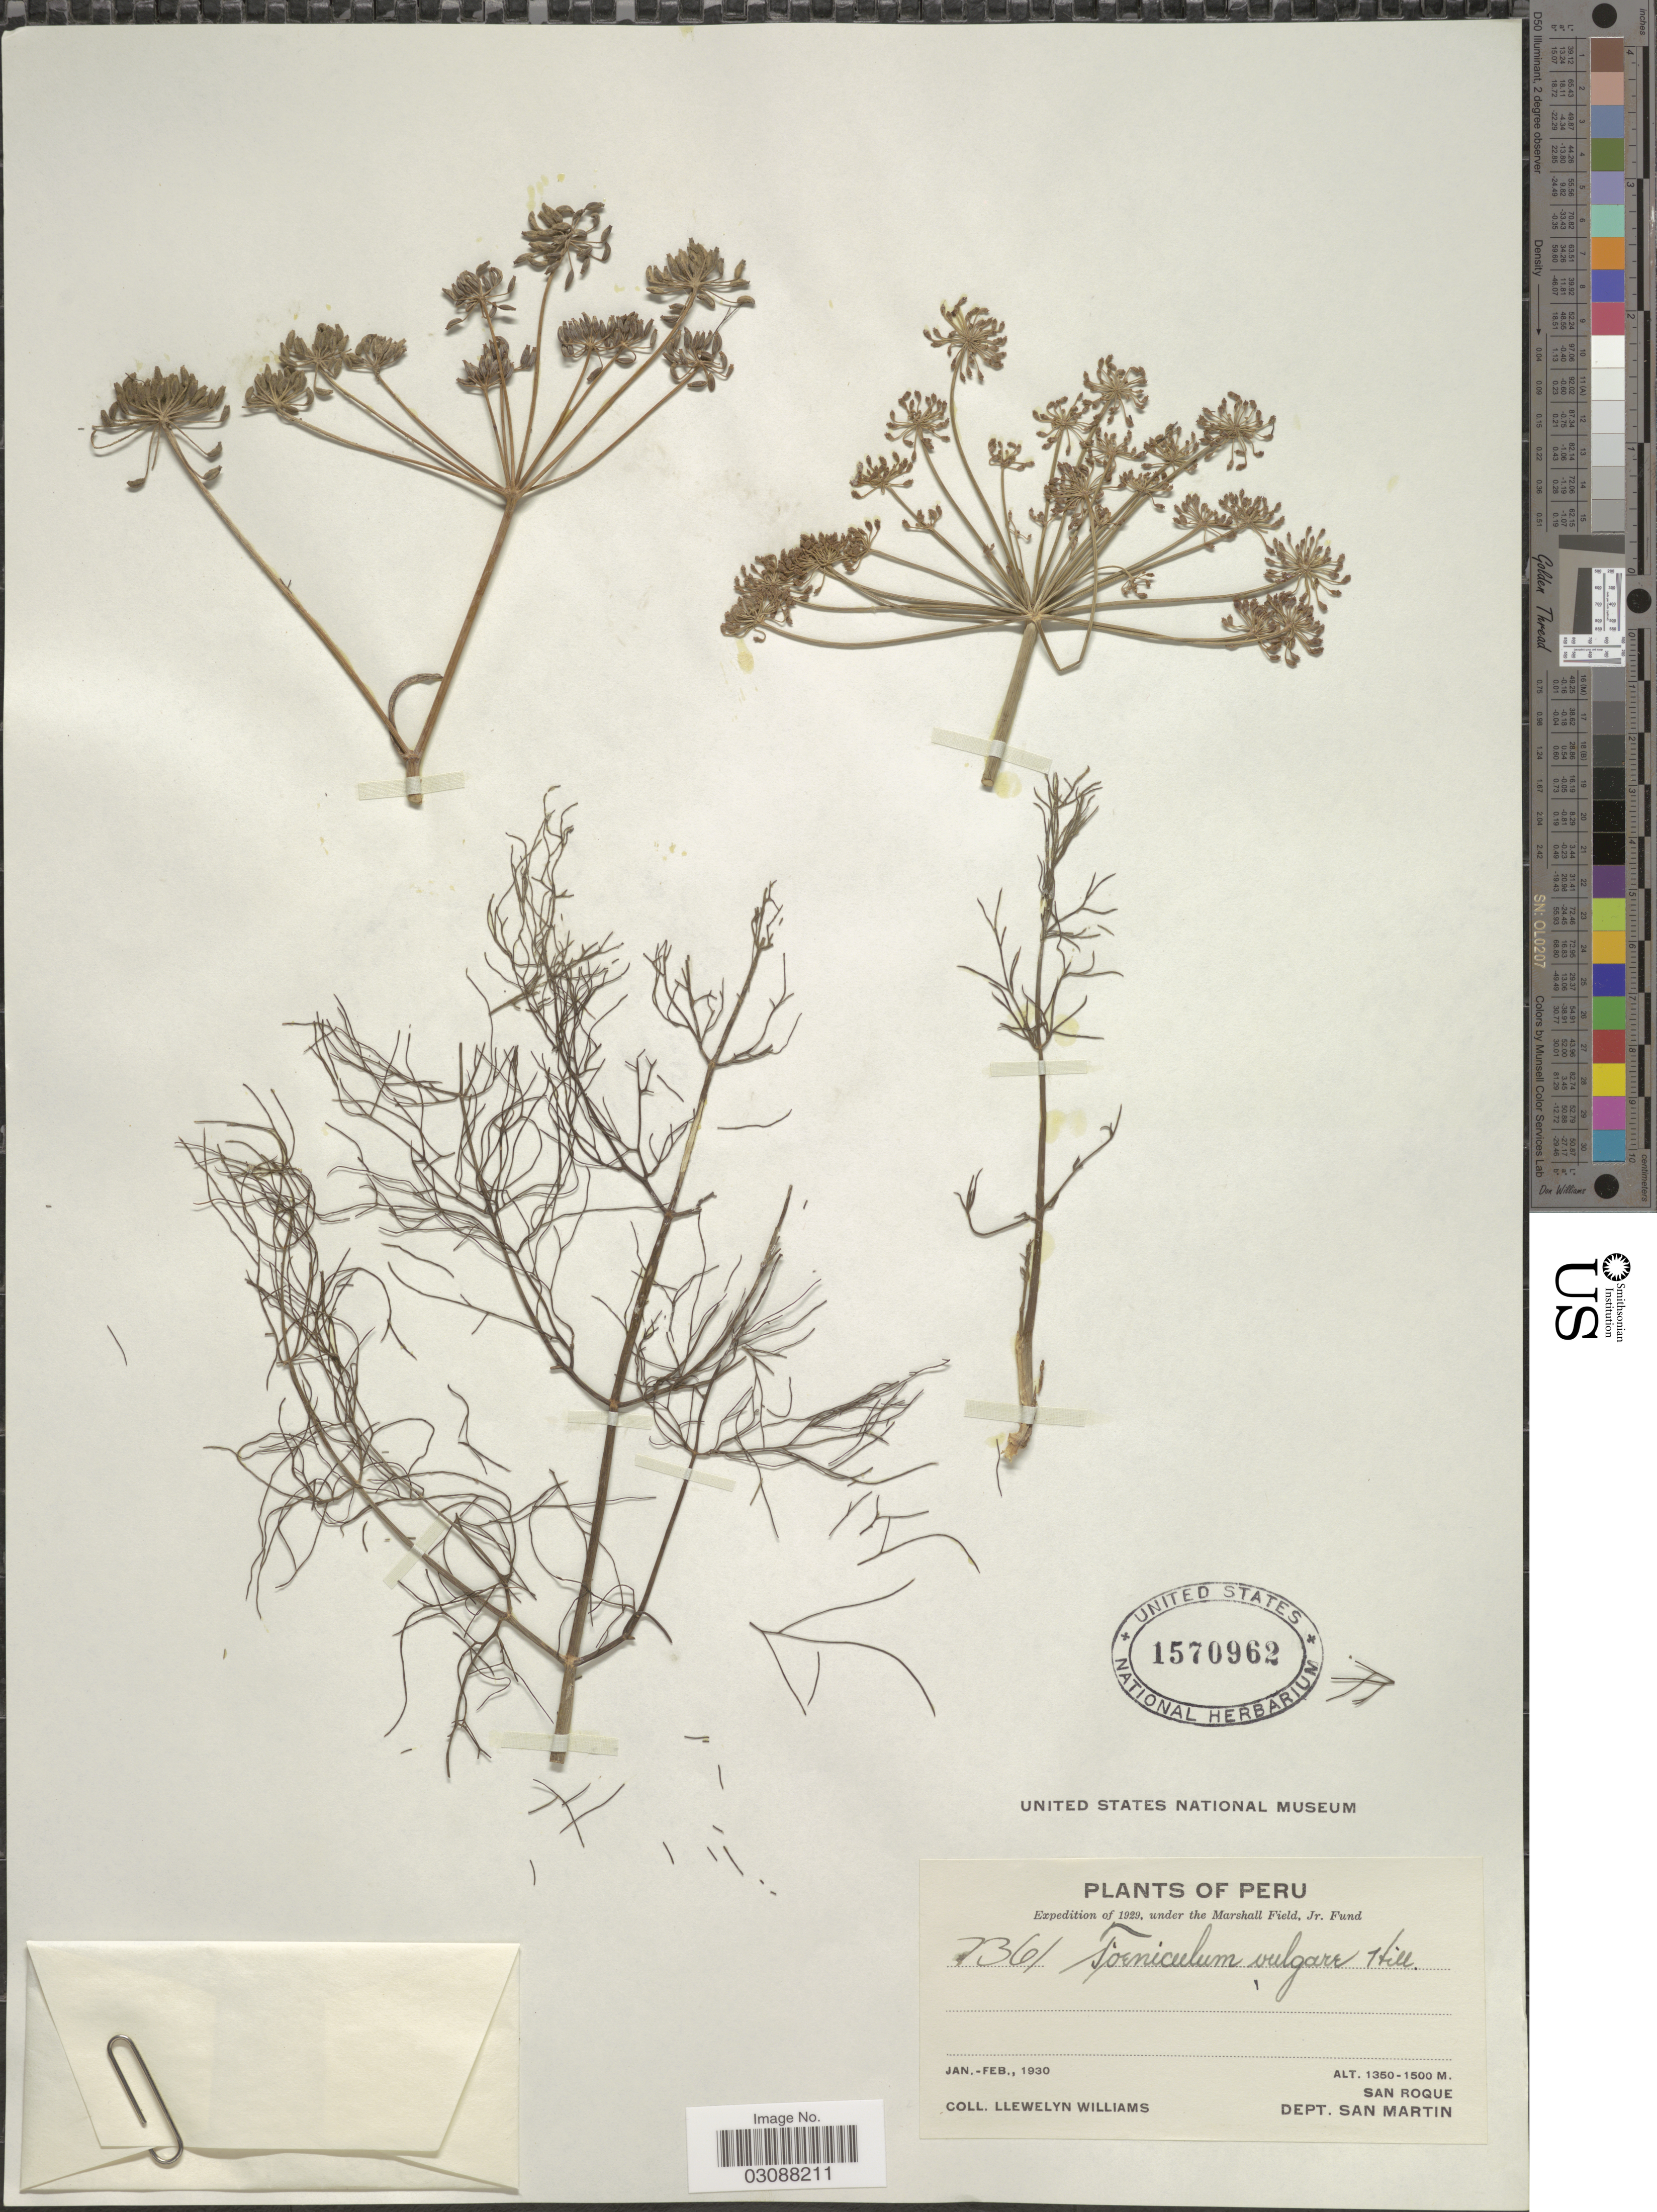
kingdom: Plantae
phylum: Tracheophyta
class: Magnoliopsida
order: Apiales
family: Apiaceae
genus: Foeniculum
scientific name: Foeniculum vulgare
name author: Mill.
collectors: Ll. Williams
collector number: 7361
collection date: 1930-01/1930-02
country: Peru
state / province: San Martín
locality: San Roque. Dept. San Martin.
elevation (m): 1350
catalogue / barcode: US 1570962